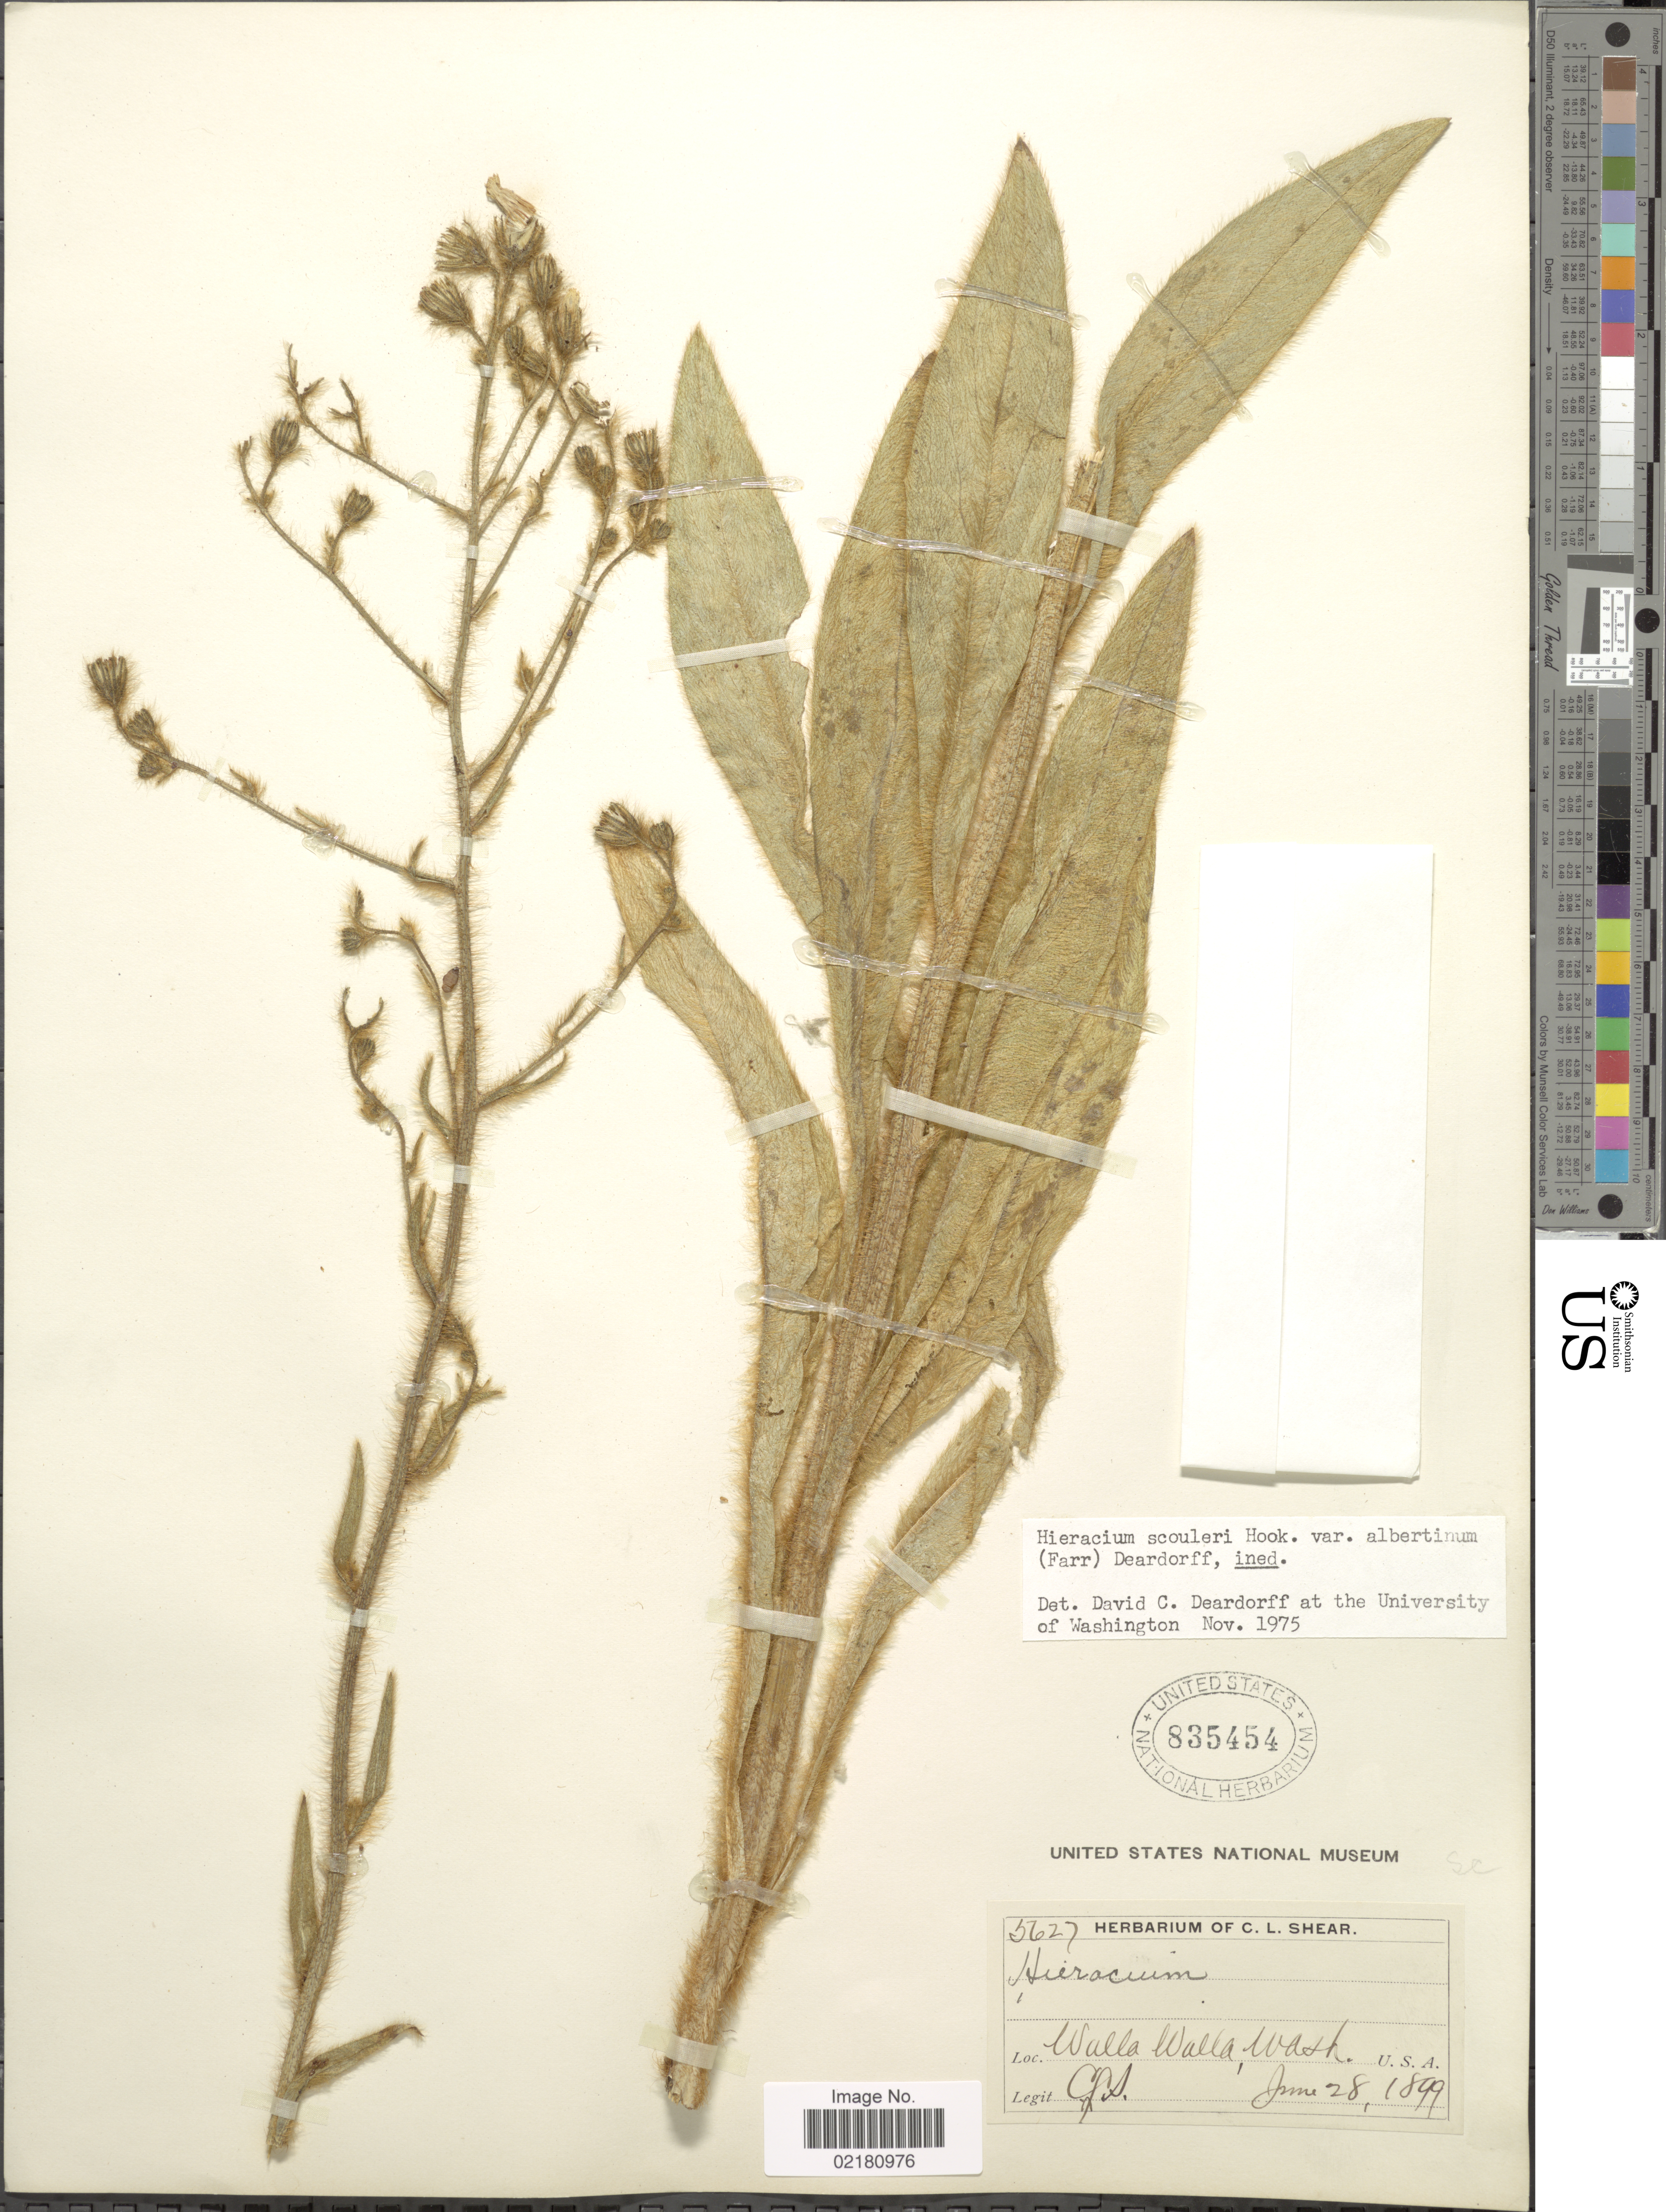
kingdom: Plantae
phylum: Tracheophyta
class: Magnoliopsida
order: Asterales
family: Asteraceae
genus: Hieracium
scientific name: Hieracium scouleri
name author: Hook.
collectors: C. L. Shear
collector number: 5627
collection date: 1899-06-28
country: United States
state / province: Washington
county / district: Walla Walla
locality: Walla Walla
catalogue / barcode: US 835454